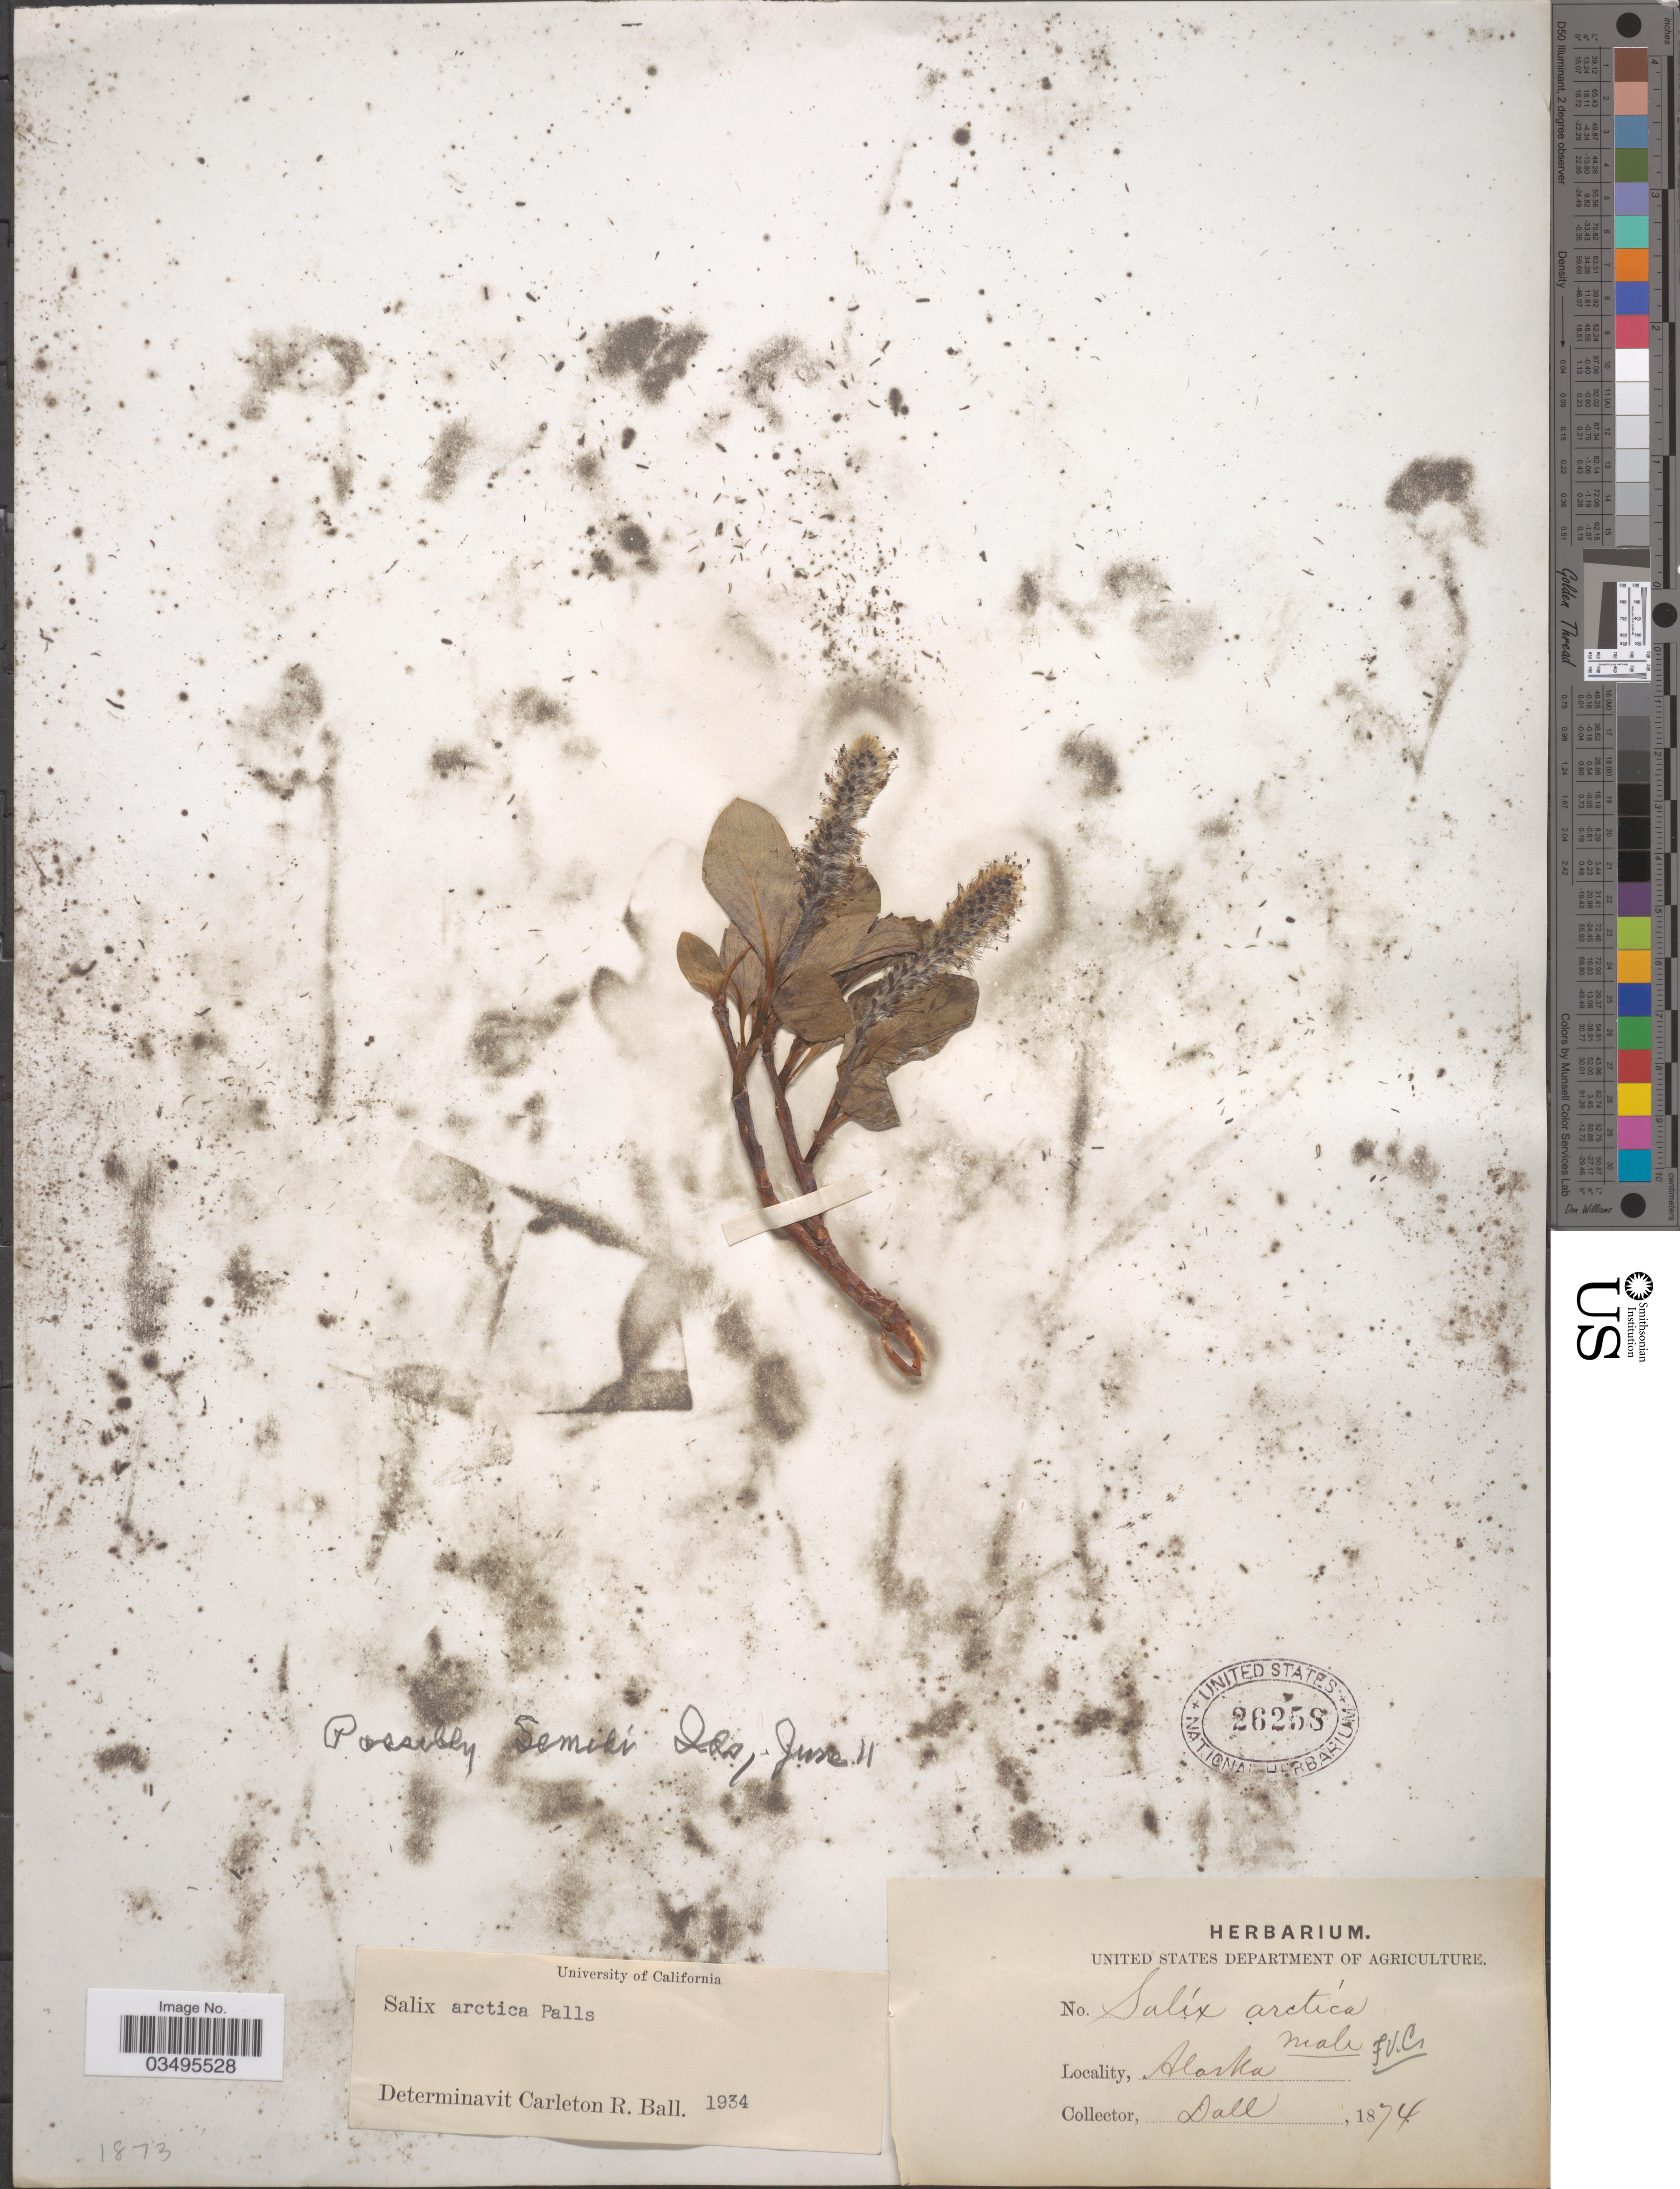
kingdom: Plantae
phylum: Tracheophyta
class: Magnoliopsida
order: Malpighiales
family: Salicaceae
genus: Salix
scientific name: Salix arctica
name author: Pall.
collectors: -. Dall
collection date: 1874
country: United States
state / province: Alaska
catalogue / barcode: US 26258